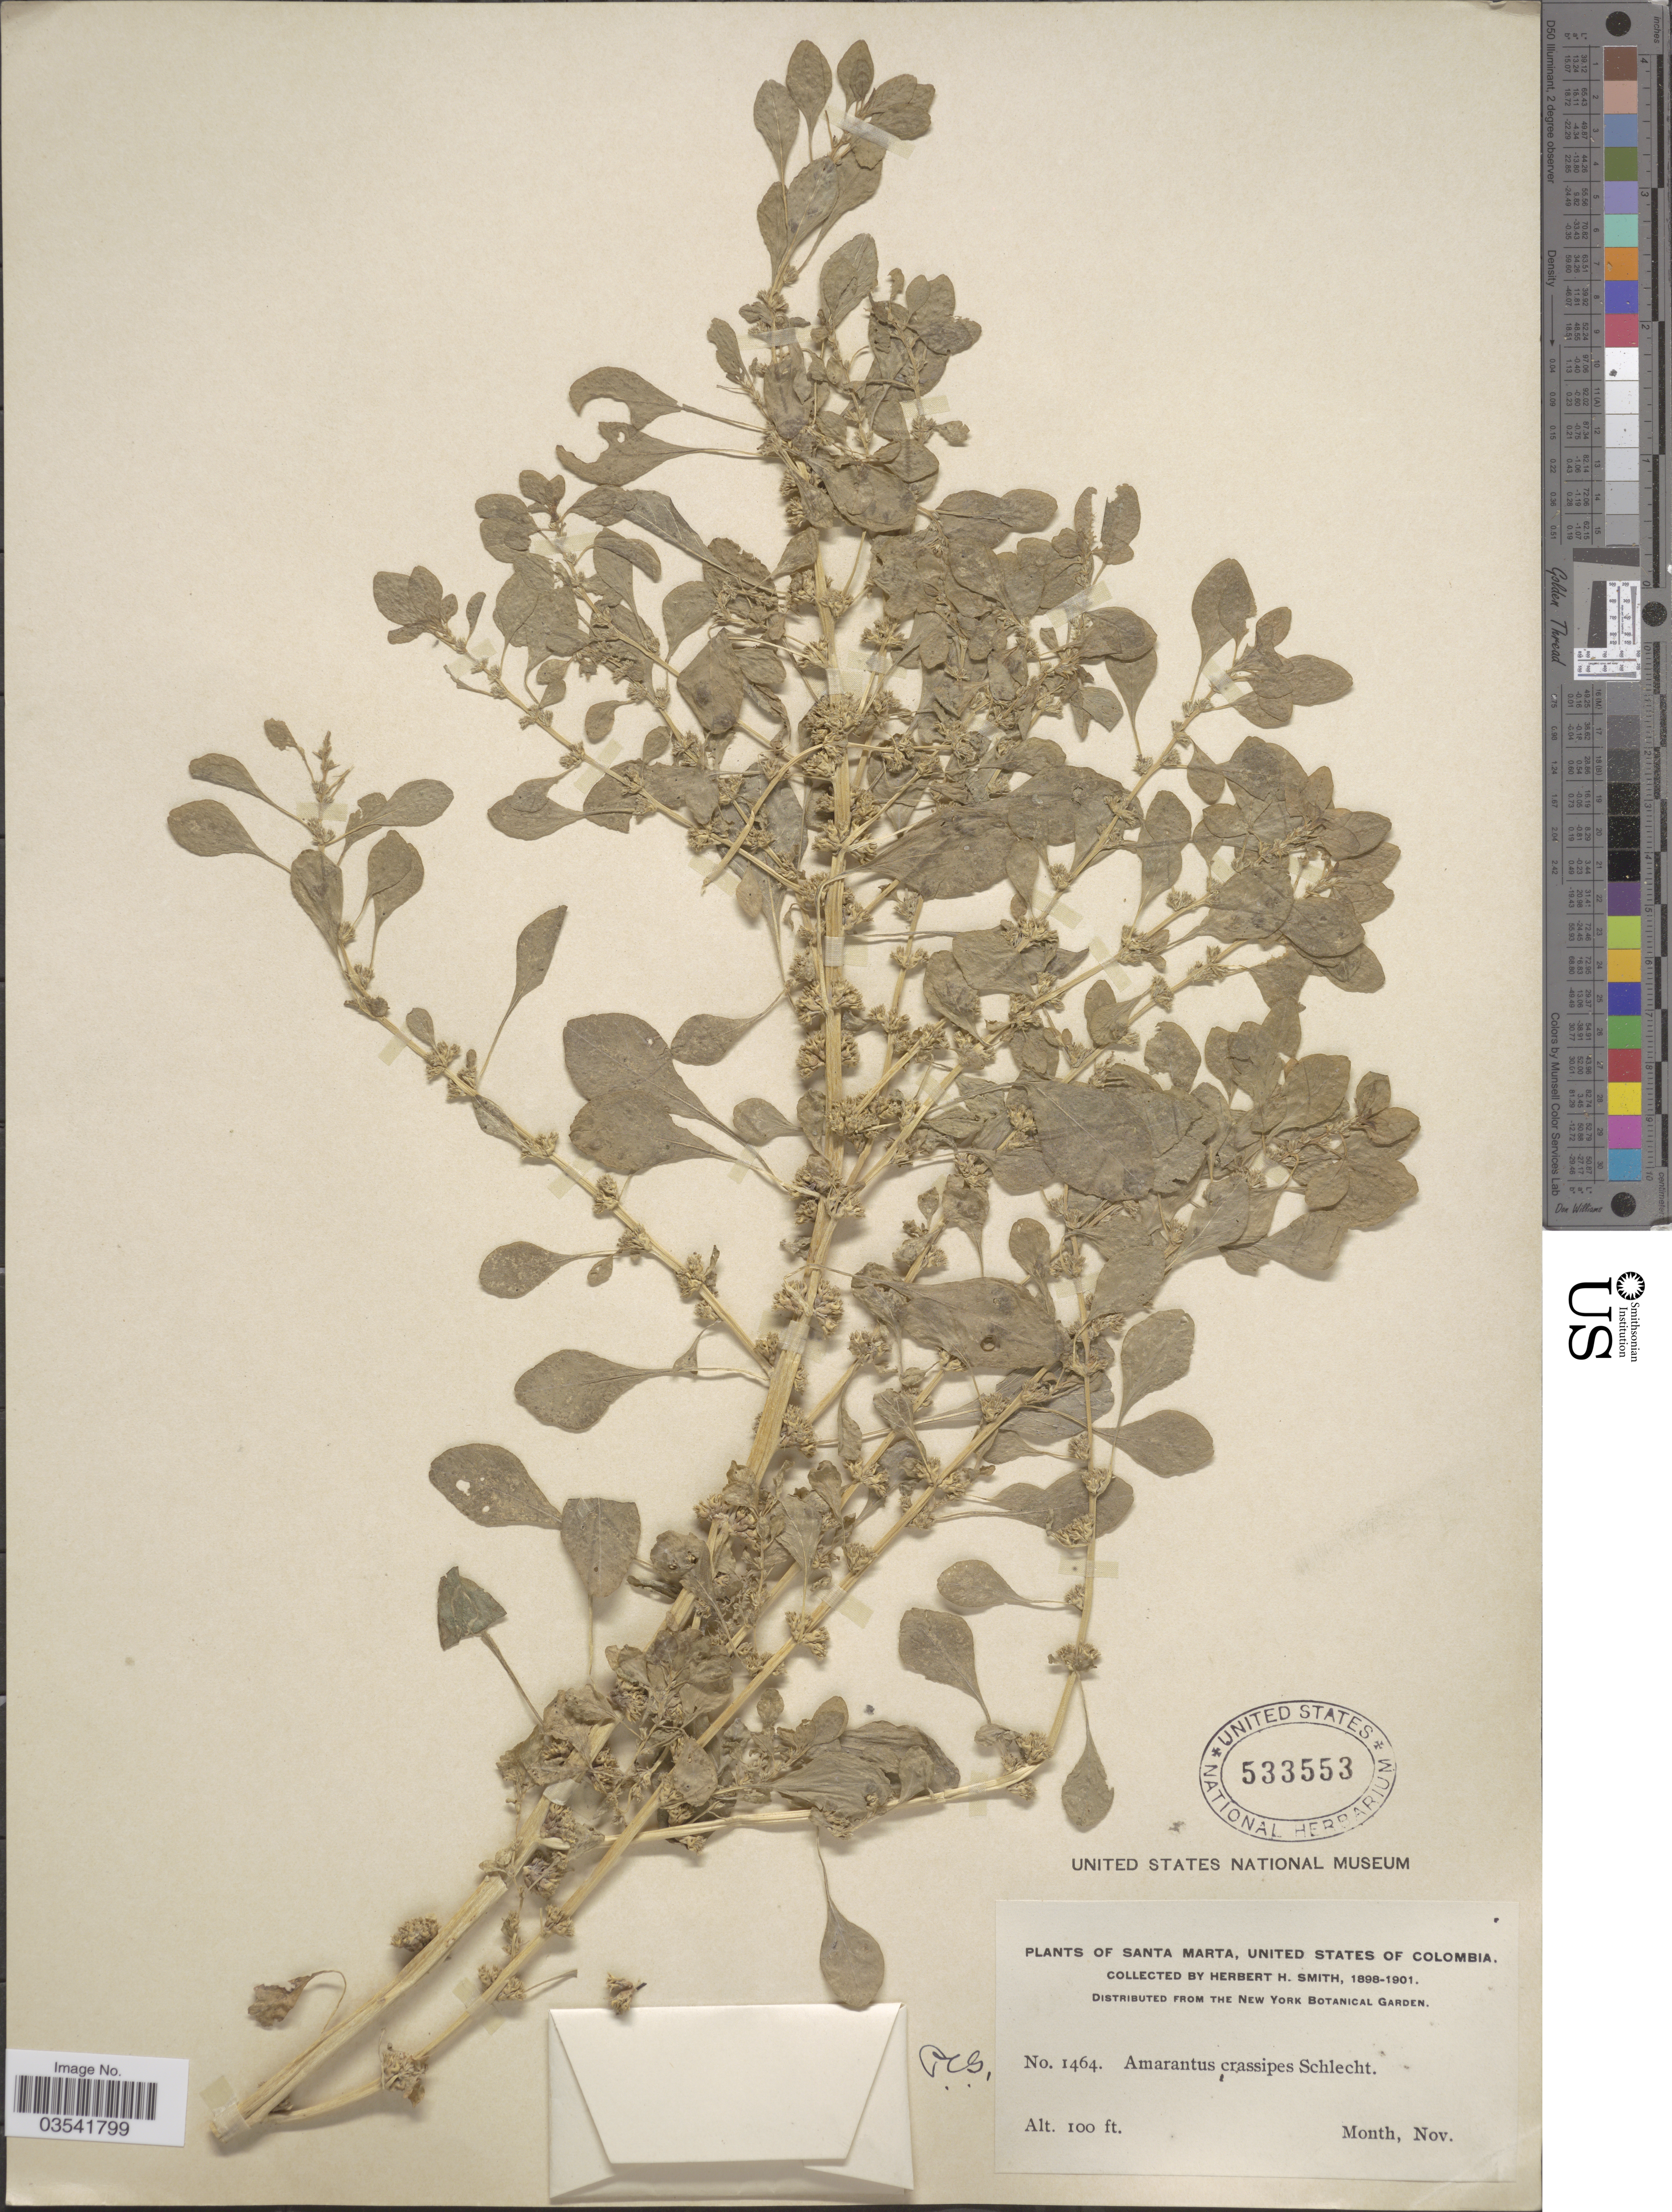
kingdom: Plantae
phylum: Tracheophyta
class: Magnoliopsida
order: Caryophyllales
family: Amaranthaceae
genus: Amaranthus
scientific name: Amaranthus crassipes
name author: Schltdl.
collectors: Herbert H. Smith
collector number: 1464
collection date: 1898-11/1901-11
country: Colombia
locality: Santa Marta, United States of Colombia.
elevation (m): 30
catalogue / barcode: US 533553